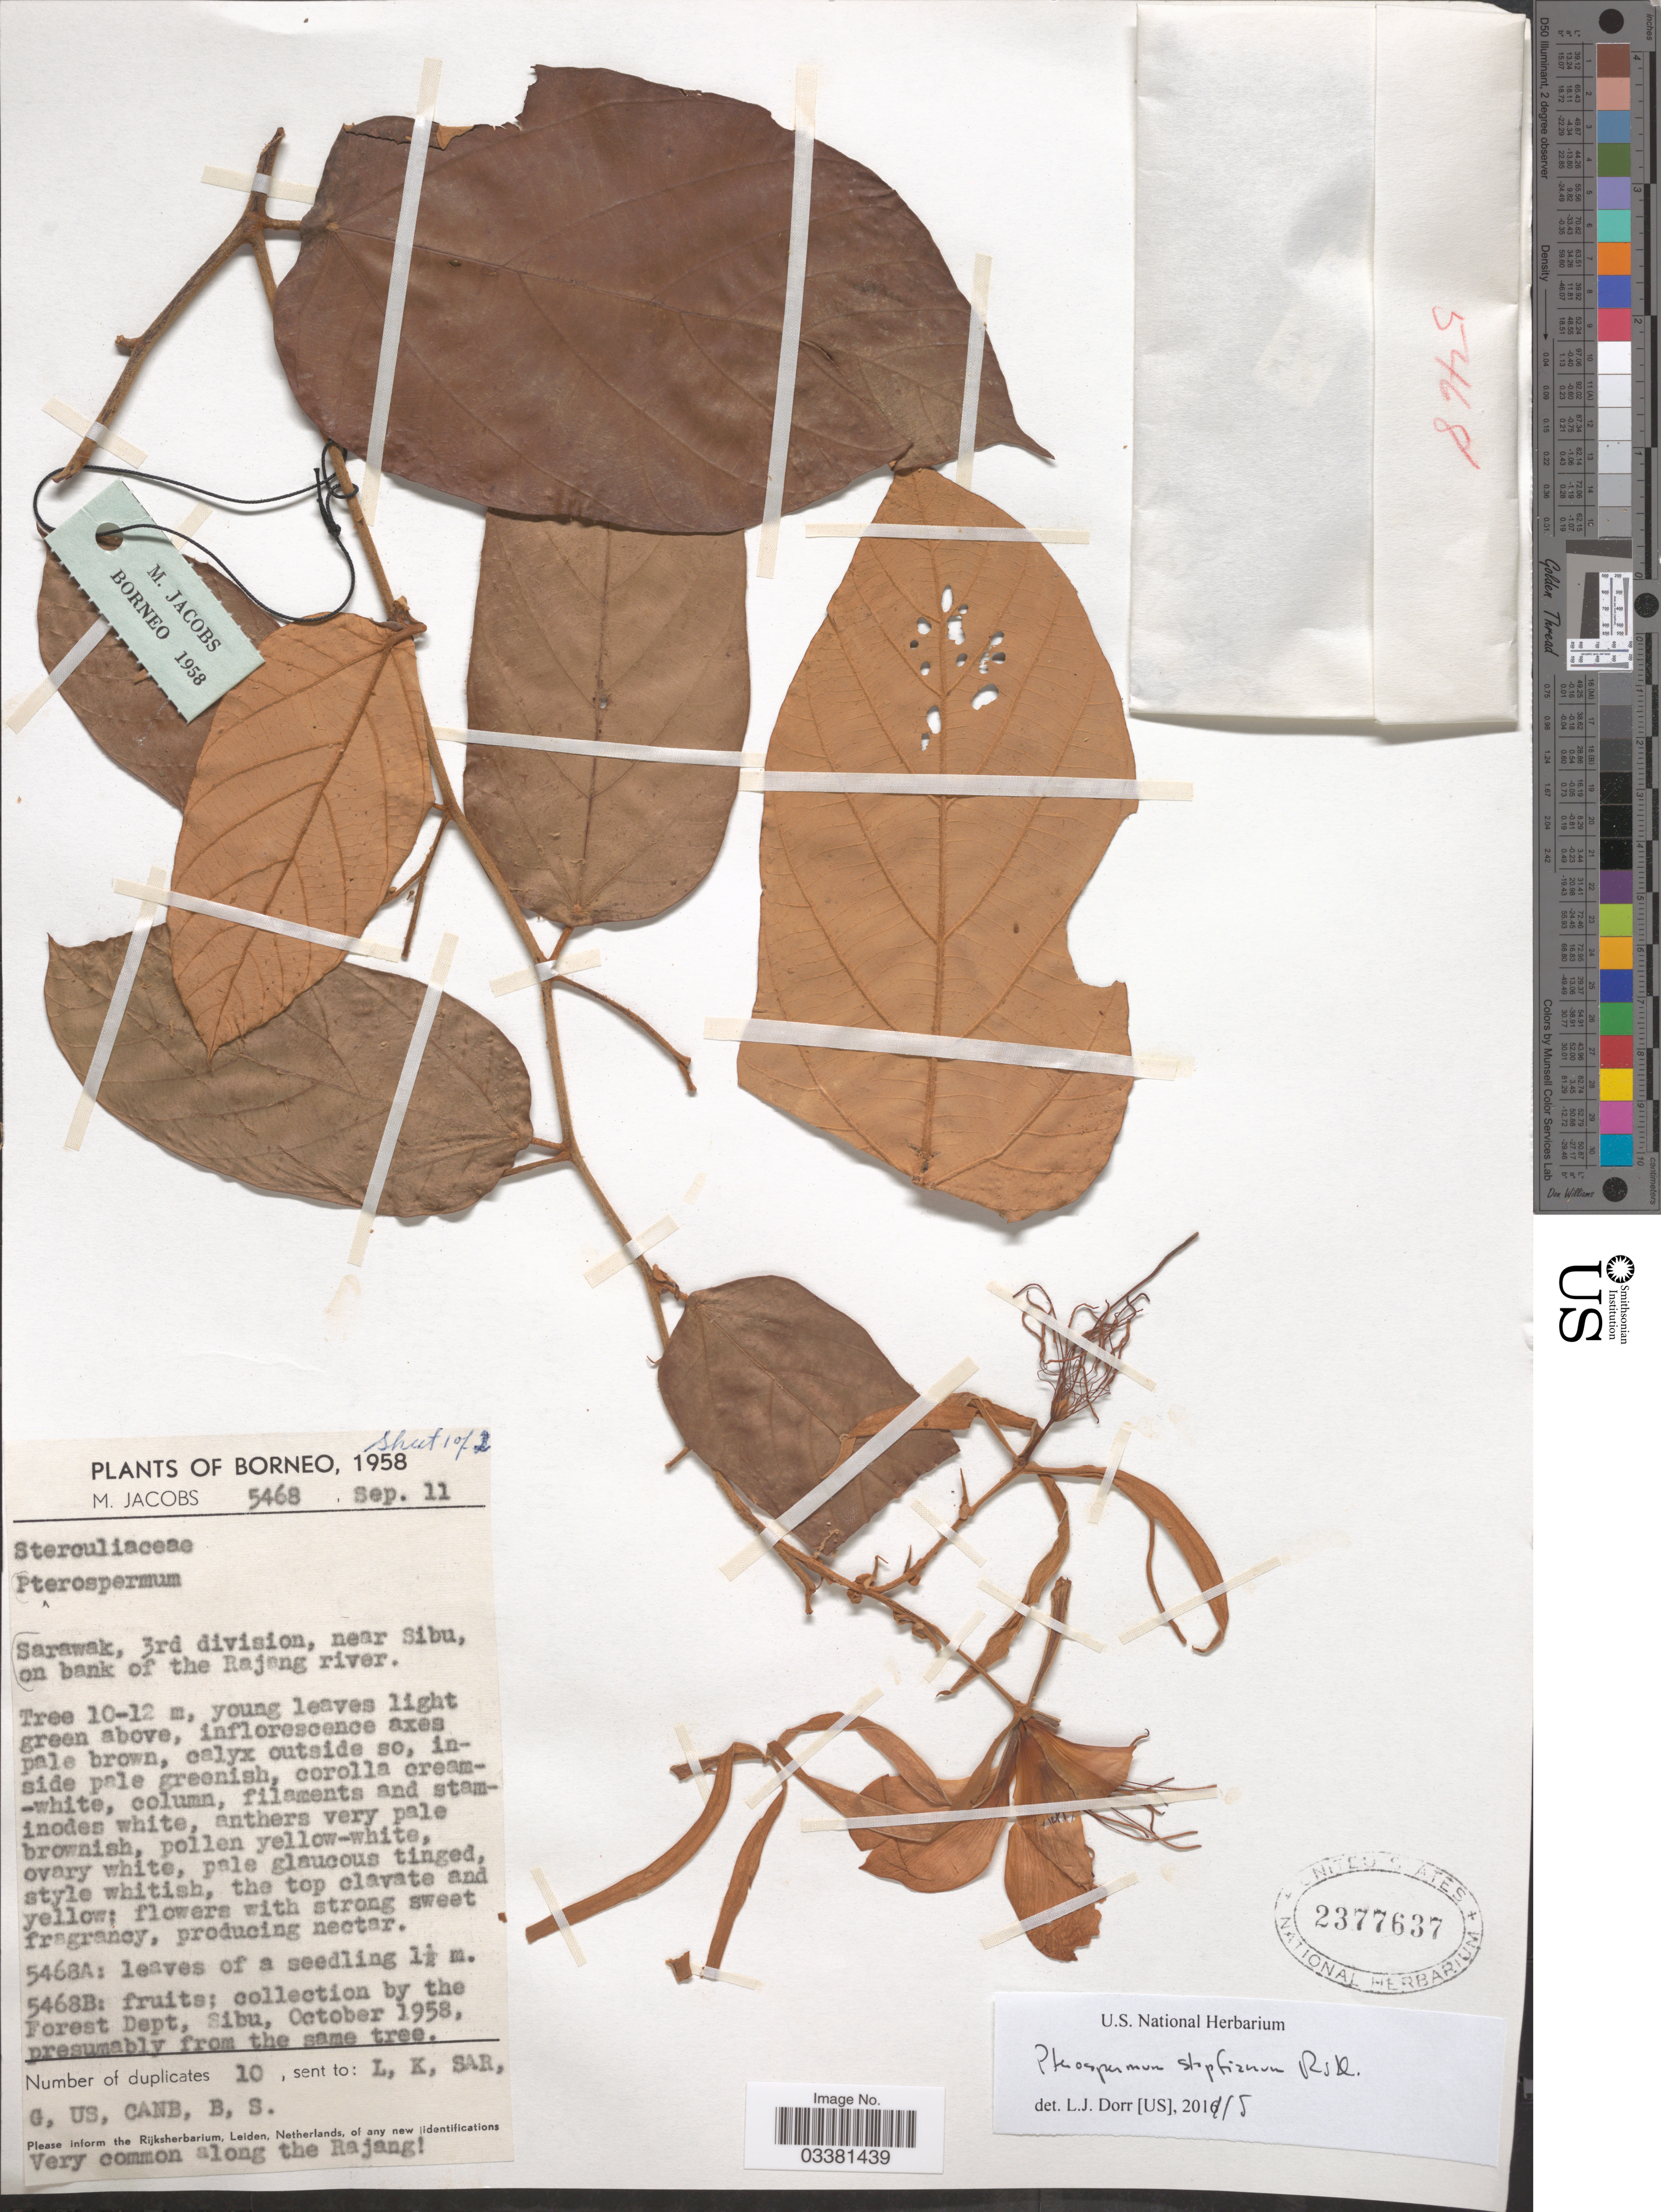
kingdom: Plantae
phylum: Tracheophyta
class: Magnoliopsida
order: Malvales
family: Malvaceae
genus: Pterospermum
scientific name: Pterospermum stapfianum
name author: Ridl.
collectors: M. Jacobs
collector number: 5468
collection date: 1958-09-11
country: Malaysia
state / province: Sarawak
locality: Borneo. Sarawak, 3rd division, near Sibu, on bank of the Rajang river.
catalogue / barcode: US 2377637